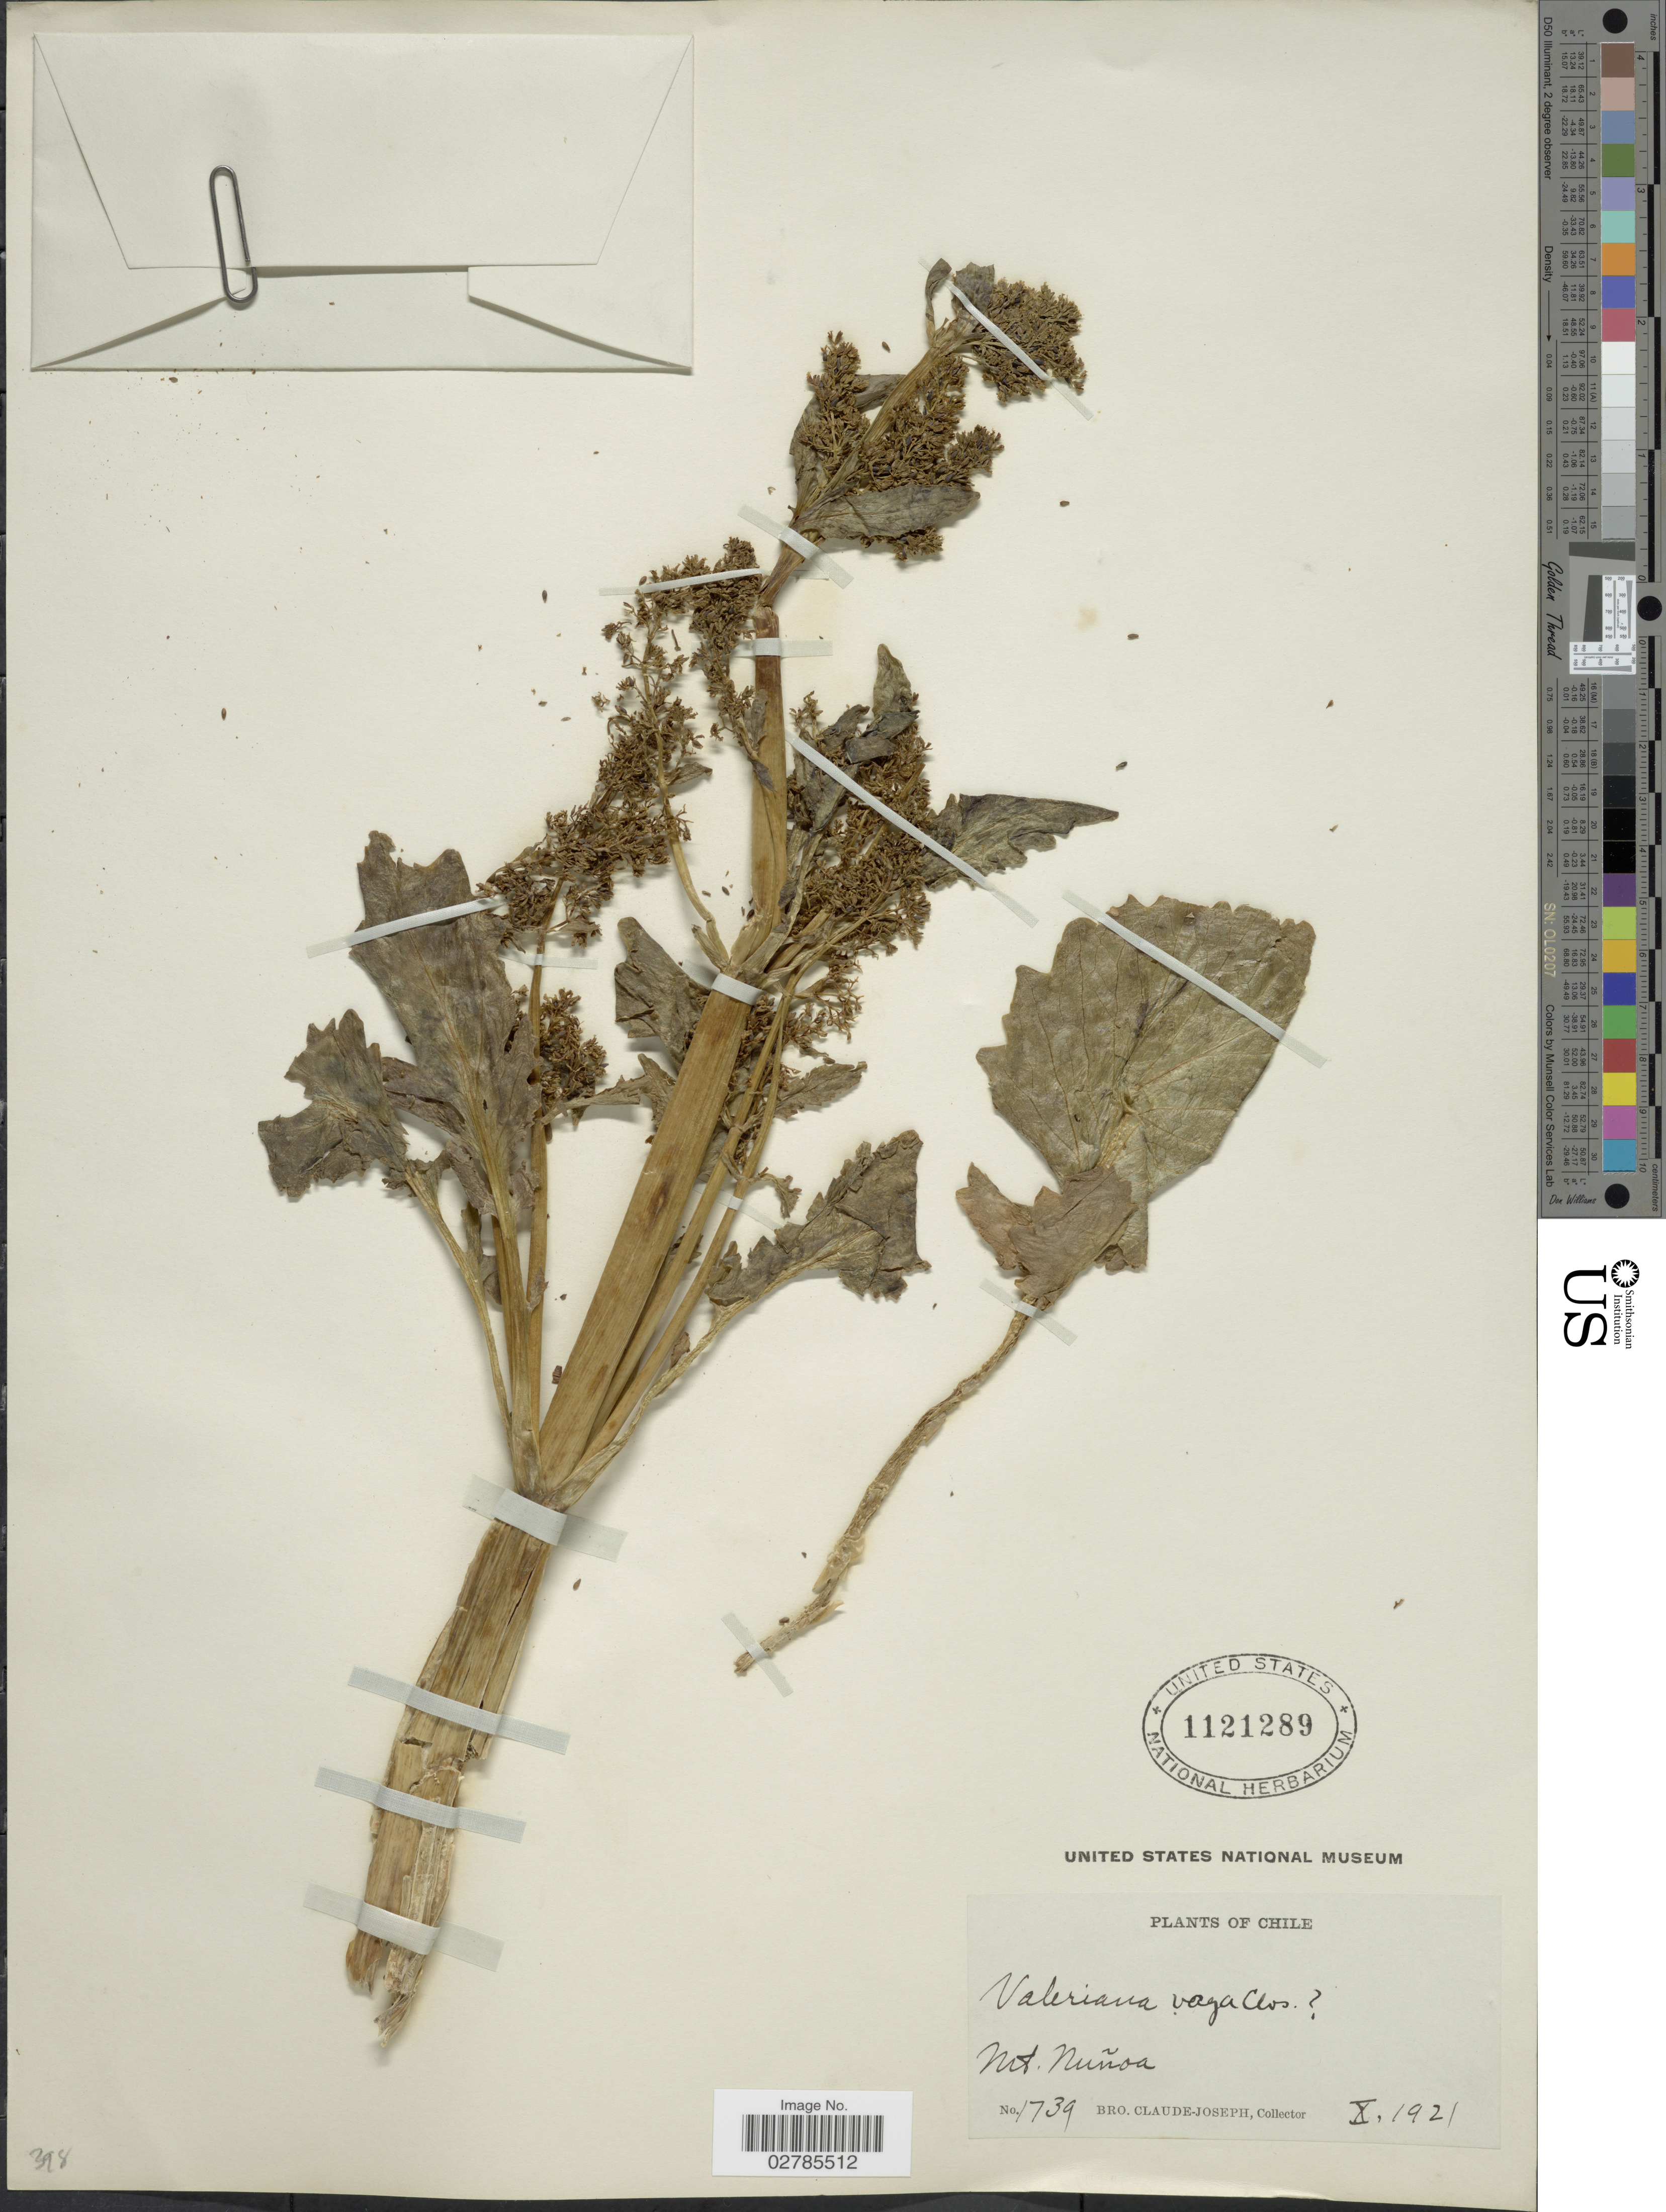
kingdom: Plantae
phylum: Tracheophyta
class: Magnoliopsida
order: Dipsacales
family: Caprifoliaceae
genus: Valeriana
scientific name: Valeriana vaga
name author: Clos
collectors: Bro. Claude-Joseph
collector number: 1739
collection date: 1921-10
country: Chile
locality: Mt. Nuñoa.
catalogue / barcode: US 1121289